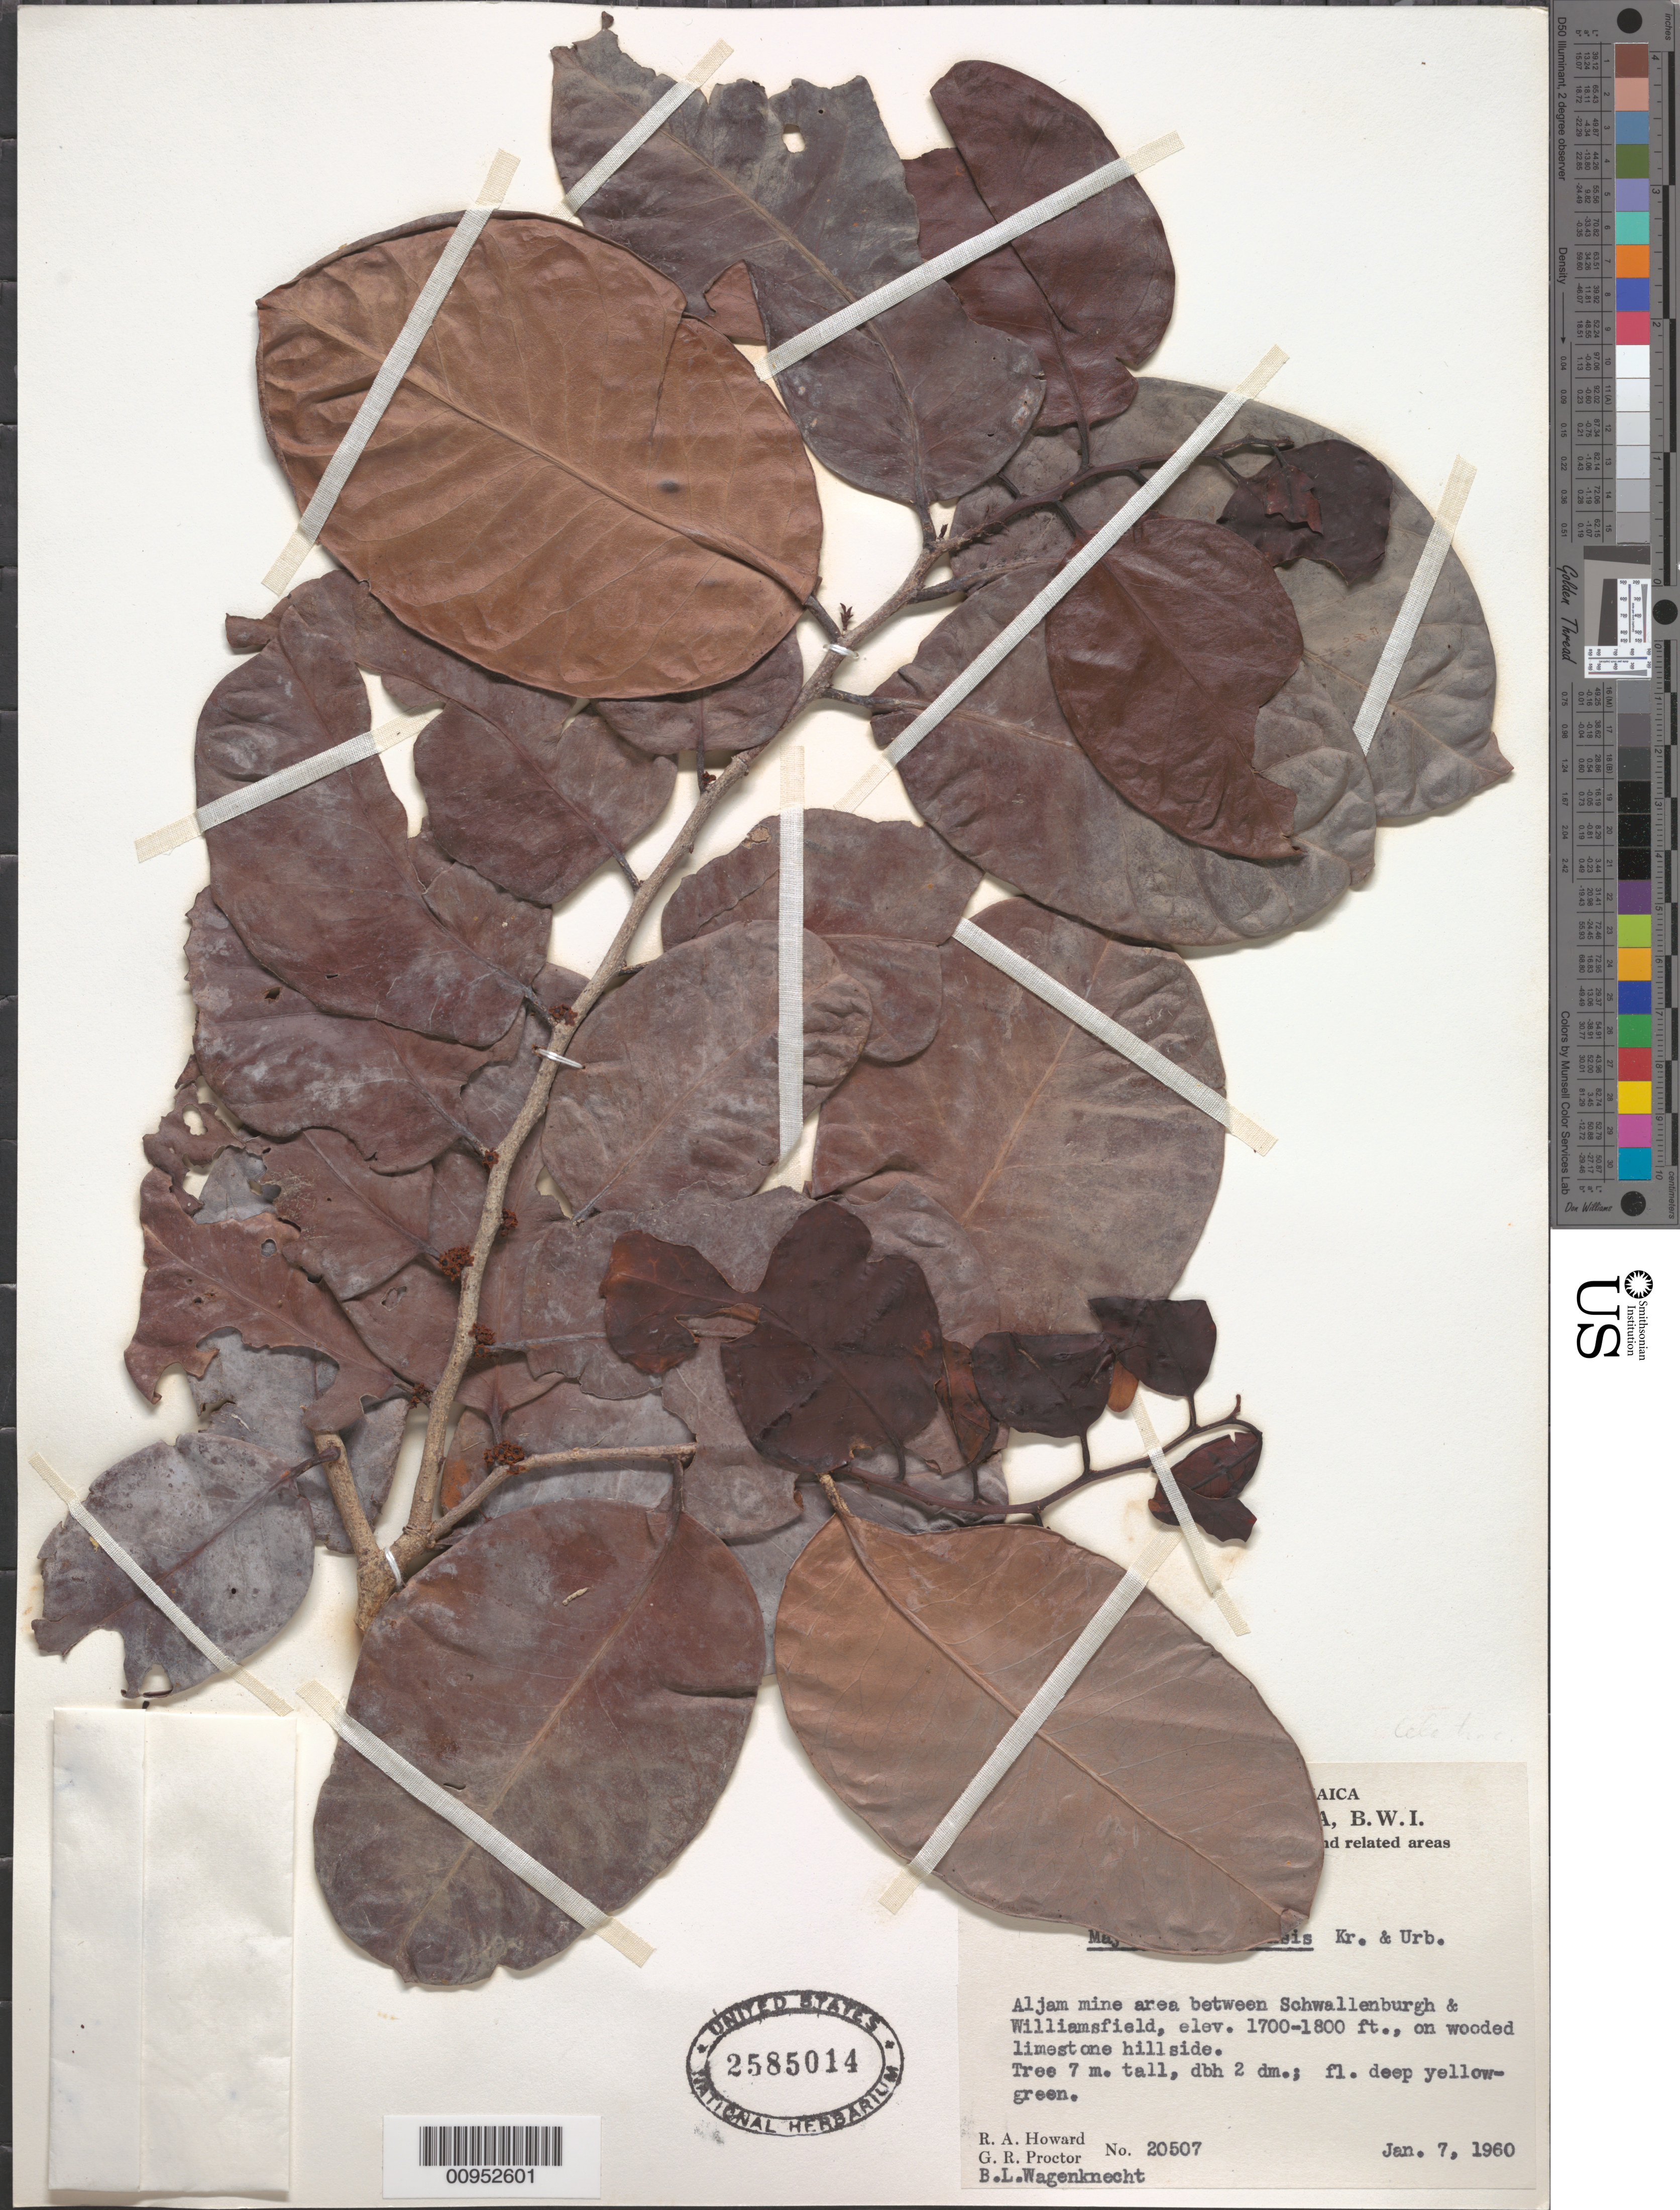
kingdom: Plantae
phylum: Tracheophyta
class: Magnoliopsida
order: Celastrales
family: Celastraceae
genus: Maytenus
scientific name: Maytenus jamaicensis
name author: Krug & Urb.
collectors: R. A. Howard, G. R. Proctor & B. L. Wagenknecht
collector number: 20507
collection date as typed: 07 Jan 1960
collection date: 1960-01-07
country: Jamaica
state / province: Saint Ann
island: Jamaica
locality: Aljam mine area between Schwallenburgh and Williamsfield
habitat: On wooded limestone hillside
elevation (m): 518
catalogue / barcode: US 2585014